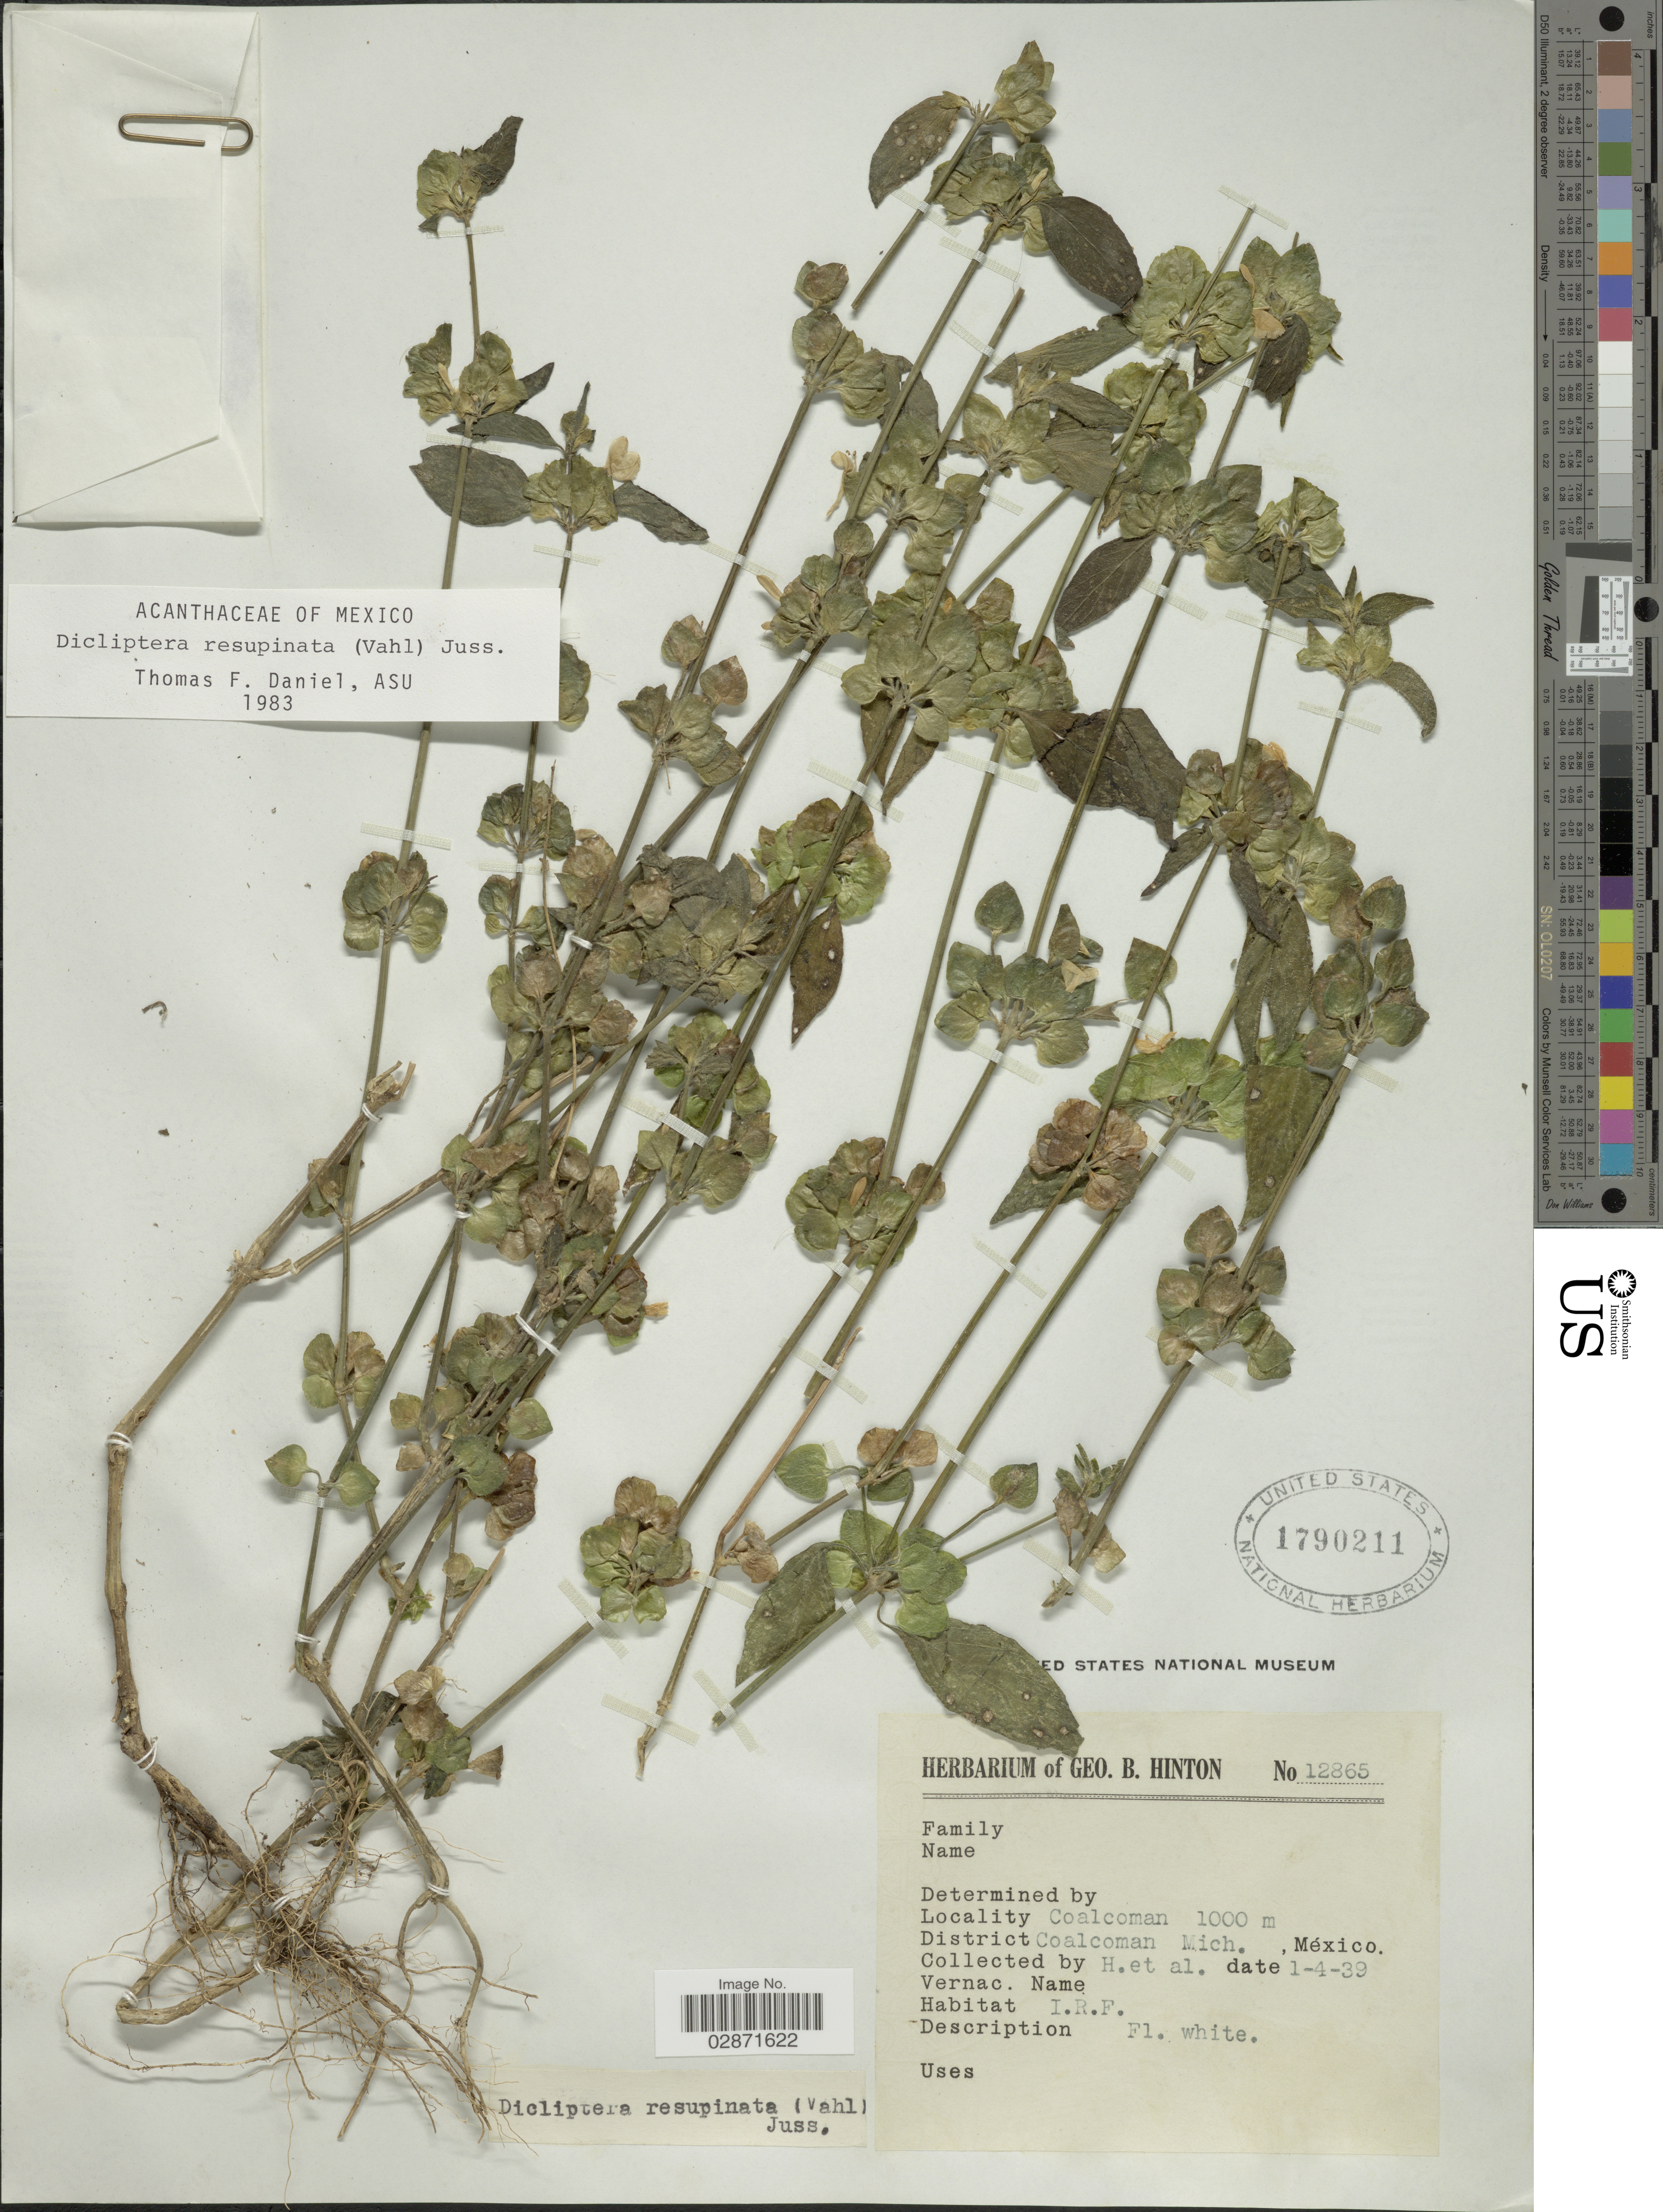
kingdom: Plantae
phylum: Tracheophyta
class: Magnoliopsida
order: Lamiales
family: Acanthaceae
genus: Dicliptera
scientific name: Dicliptera resupinata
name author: (Vahl) Juss.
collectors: G. B. Hinton & et al.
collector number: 12865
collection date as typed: Transcribed d/m/y: 1/4/39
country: Mexico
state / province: Michoacán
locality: Coalcoman, District Coalcoman Mich., México.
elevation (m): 1000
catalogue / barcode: US 1790211